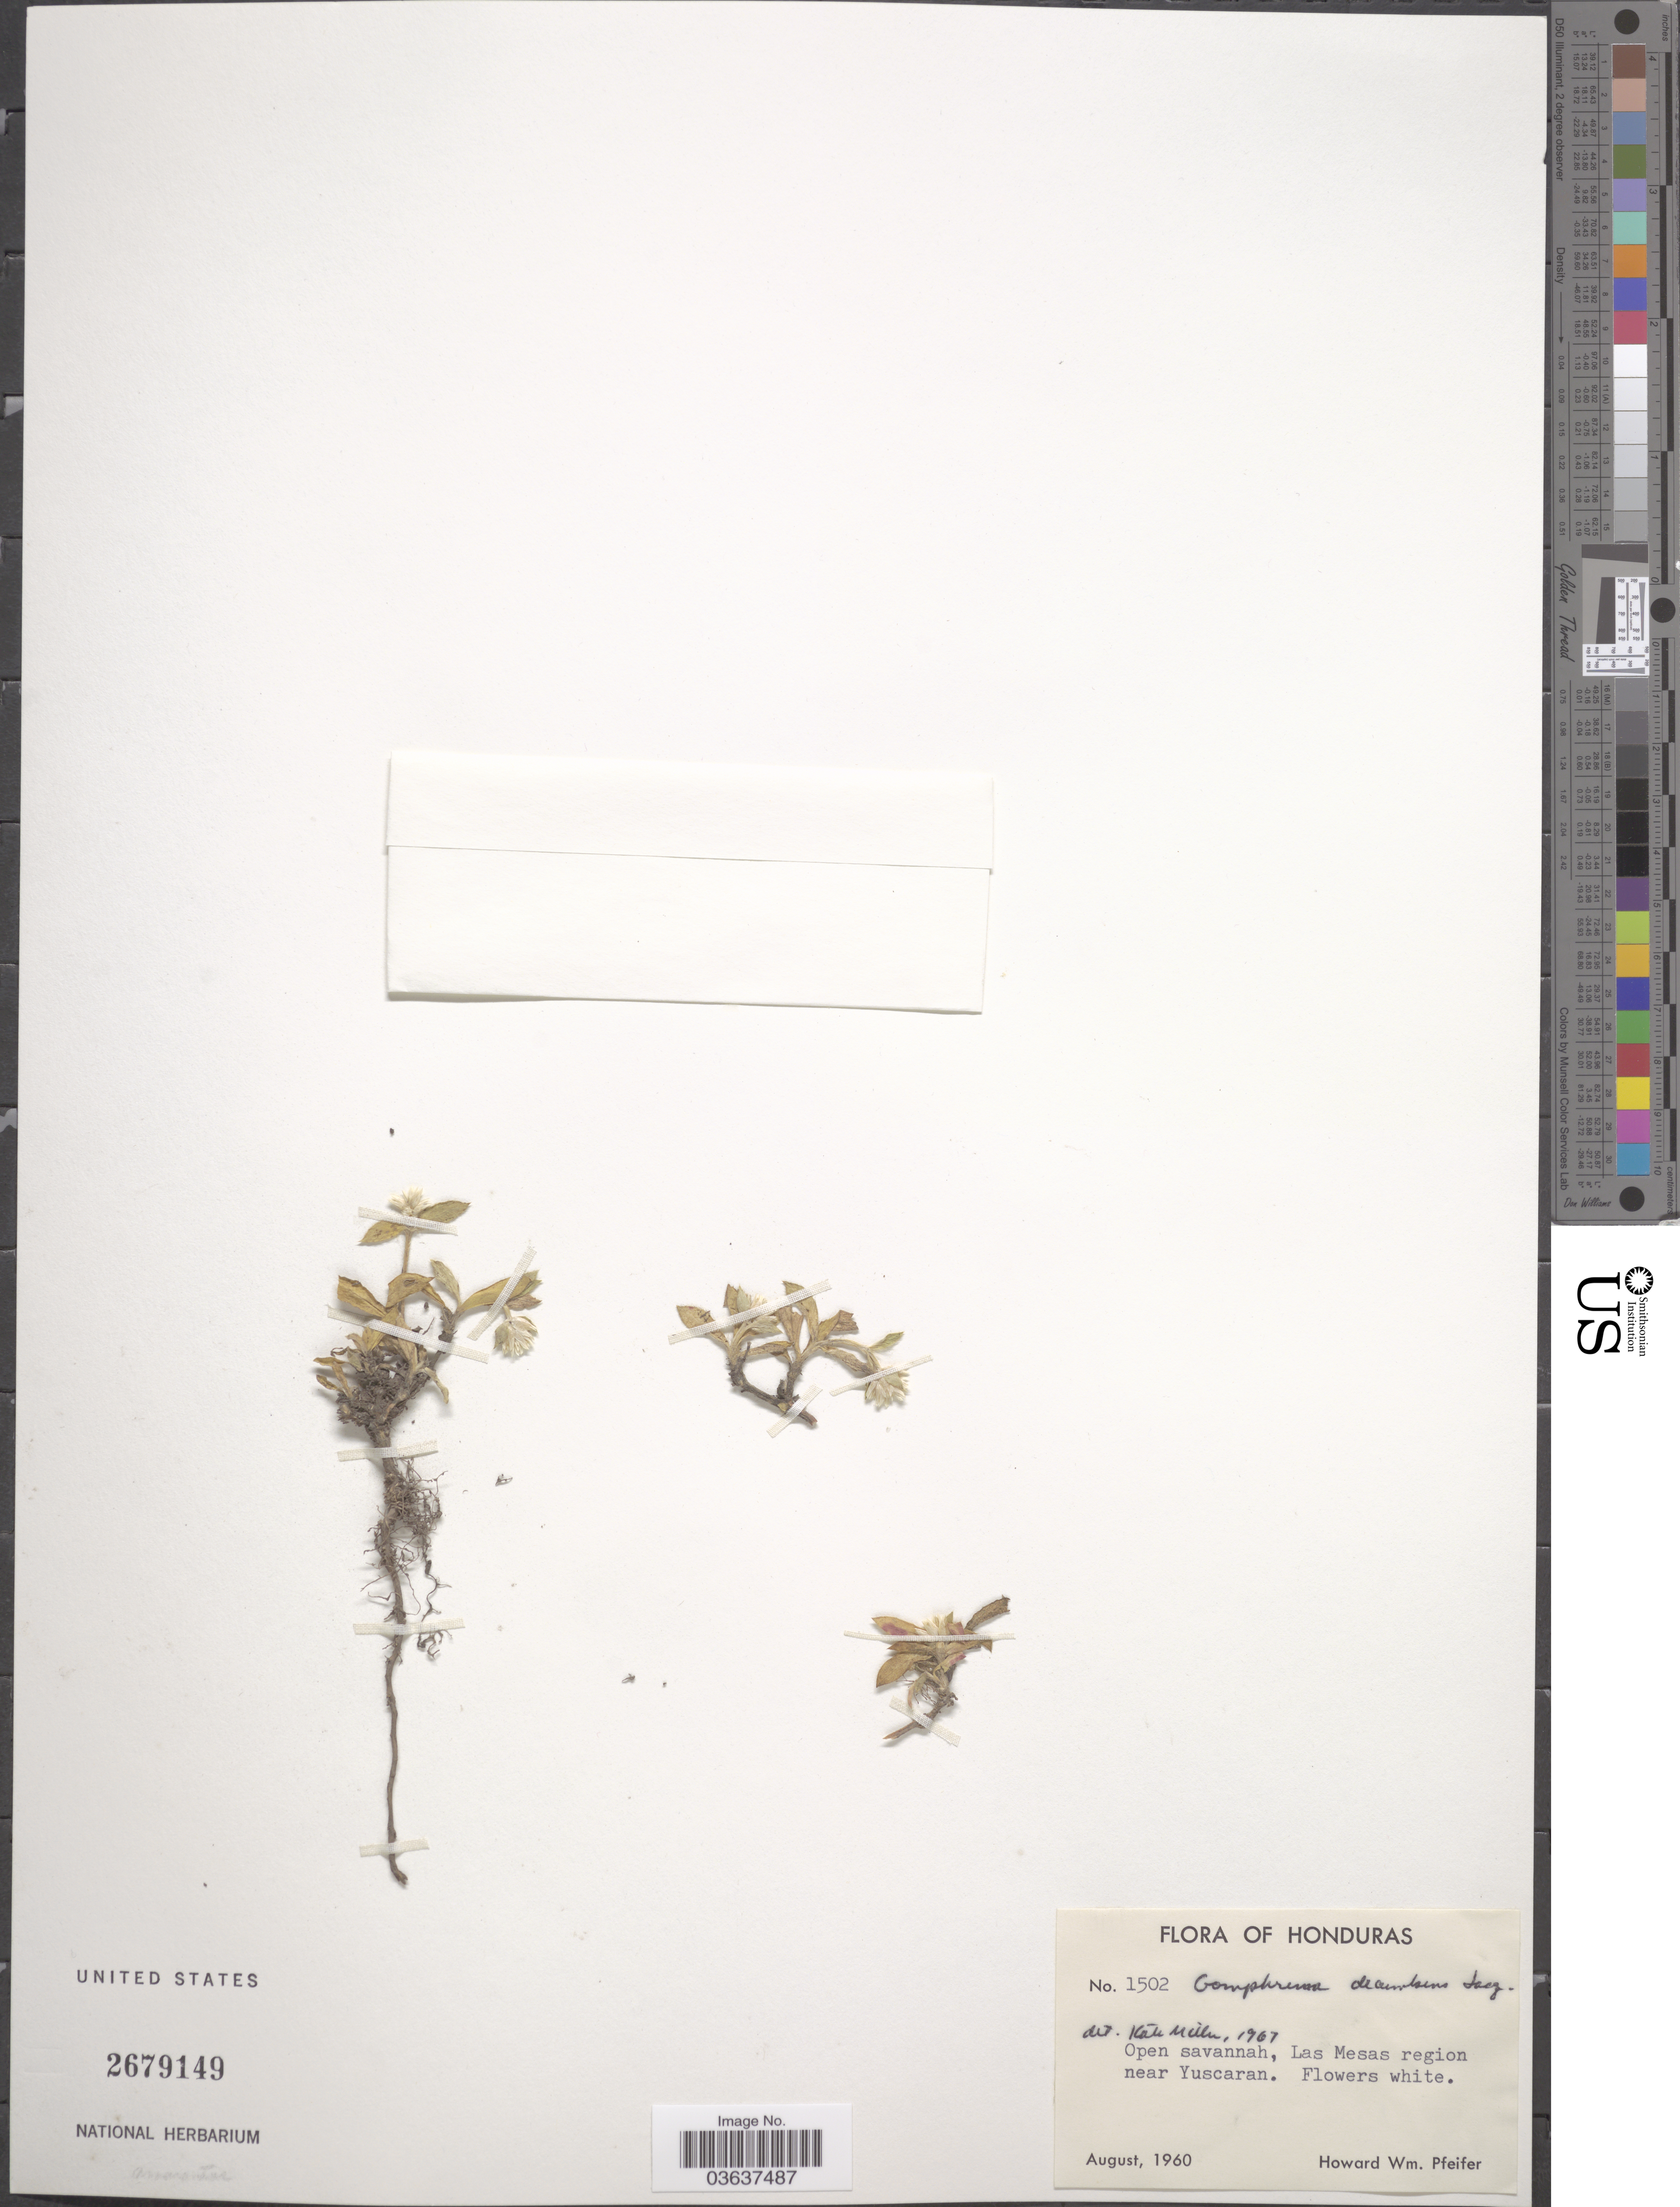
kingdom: Plantae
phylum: Tracheophyta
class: Magnoliopsida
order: Caryophyllales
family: Amaranthaceae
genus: Gomphrena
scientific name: Gomphrena decumbens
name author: Jacq.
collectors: H. W. Pfeifer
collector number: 1502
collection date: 1960-08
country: Honduras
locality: Las Mesas region near Yuscaran.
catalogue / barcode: US 2679149